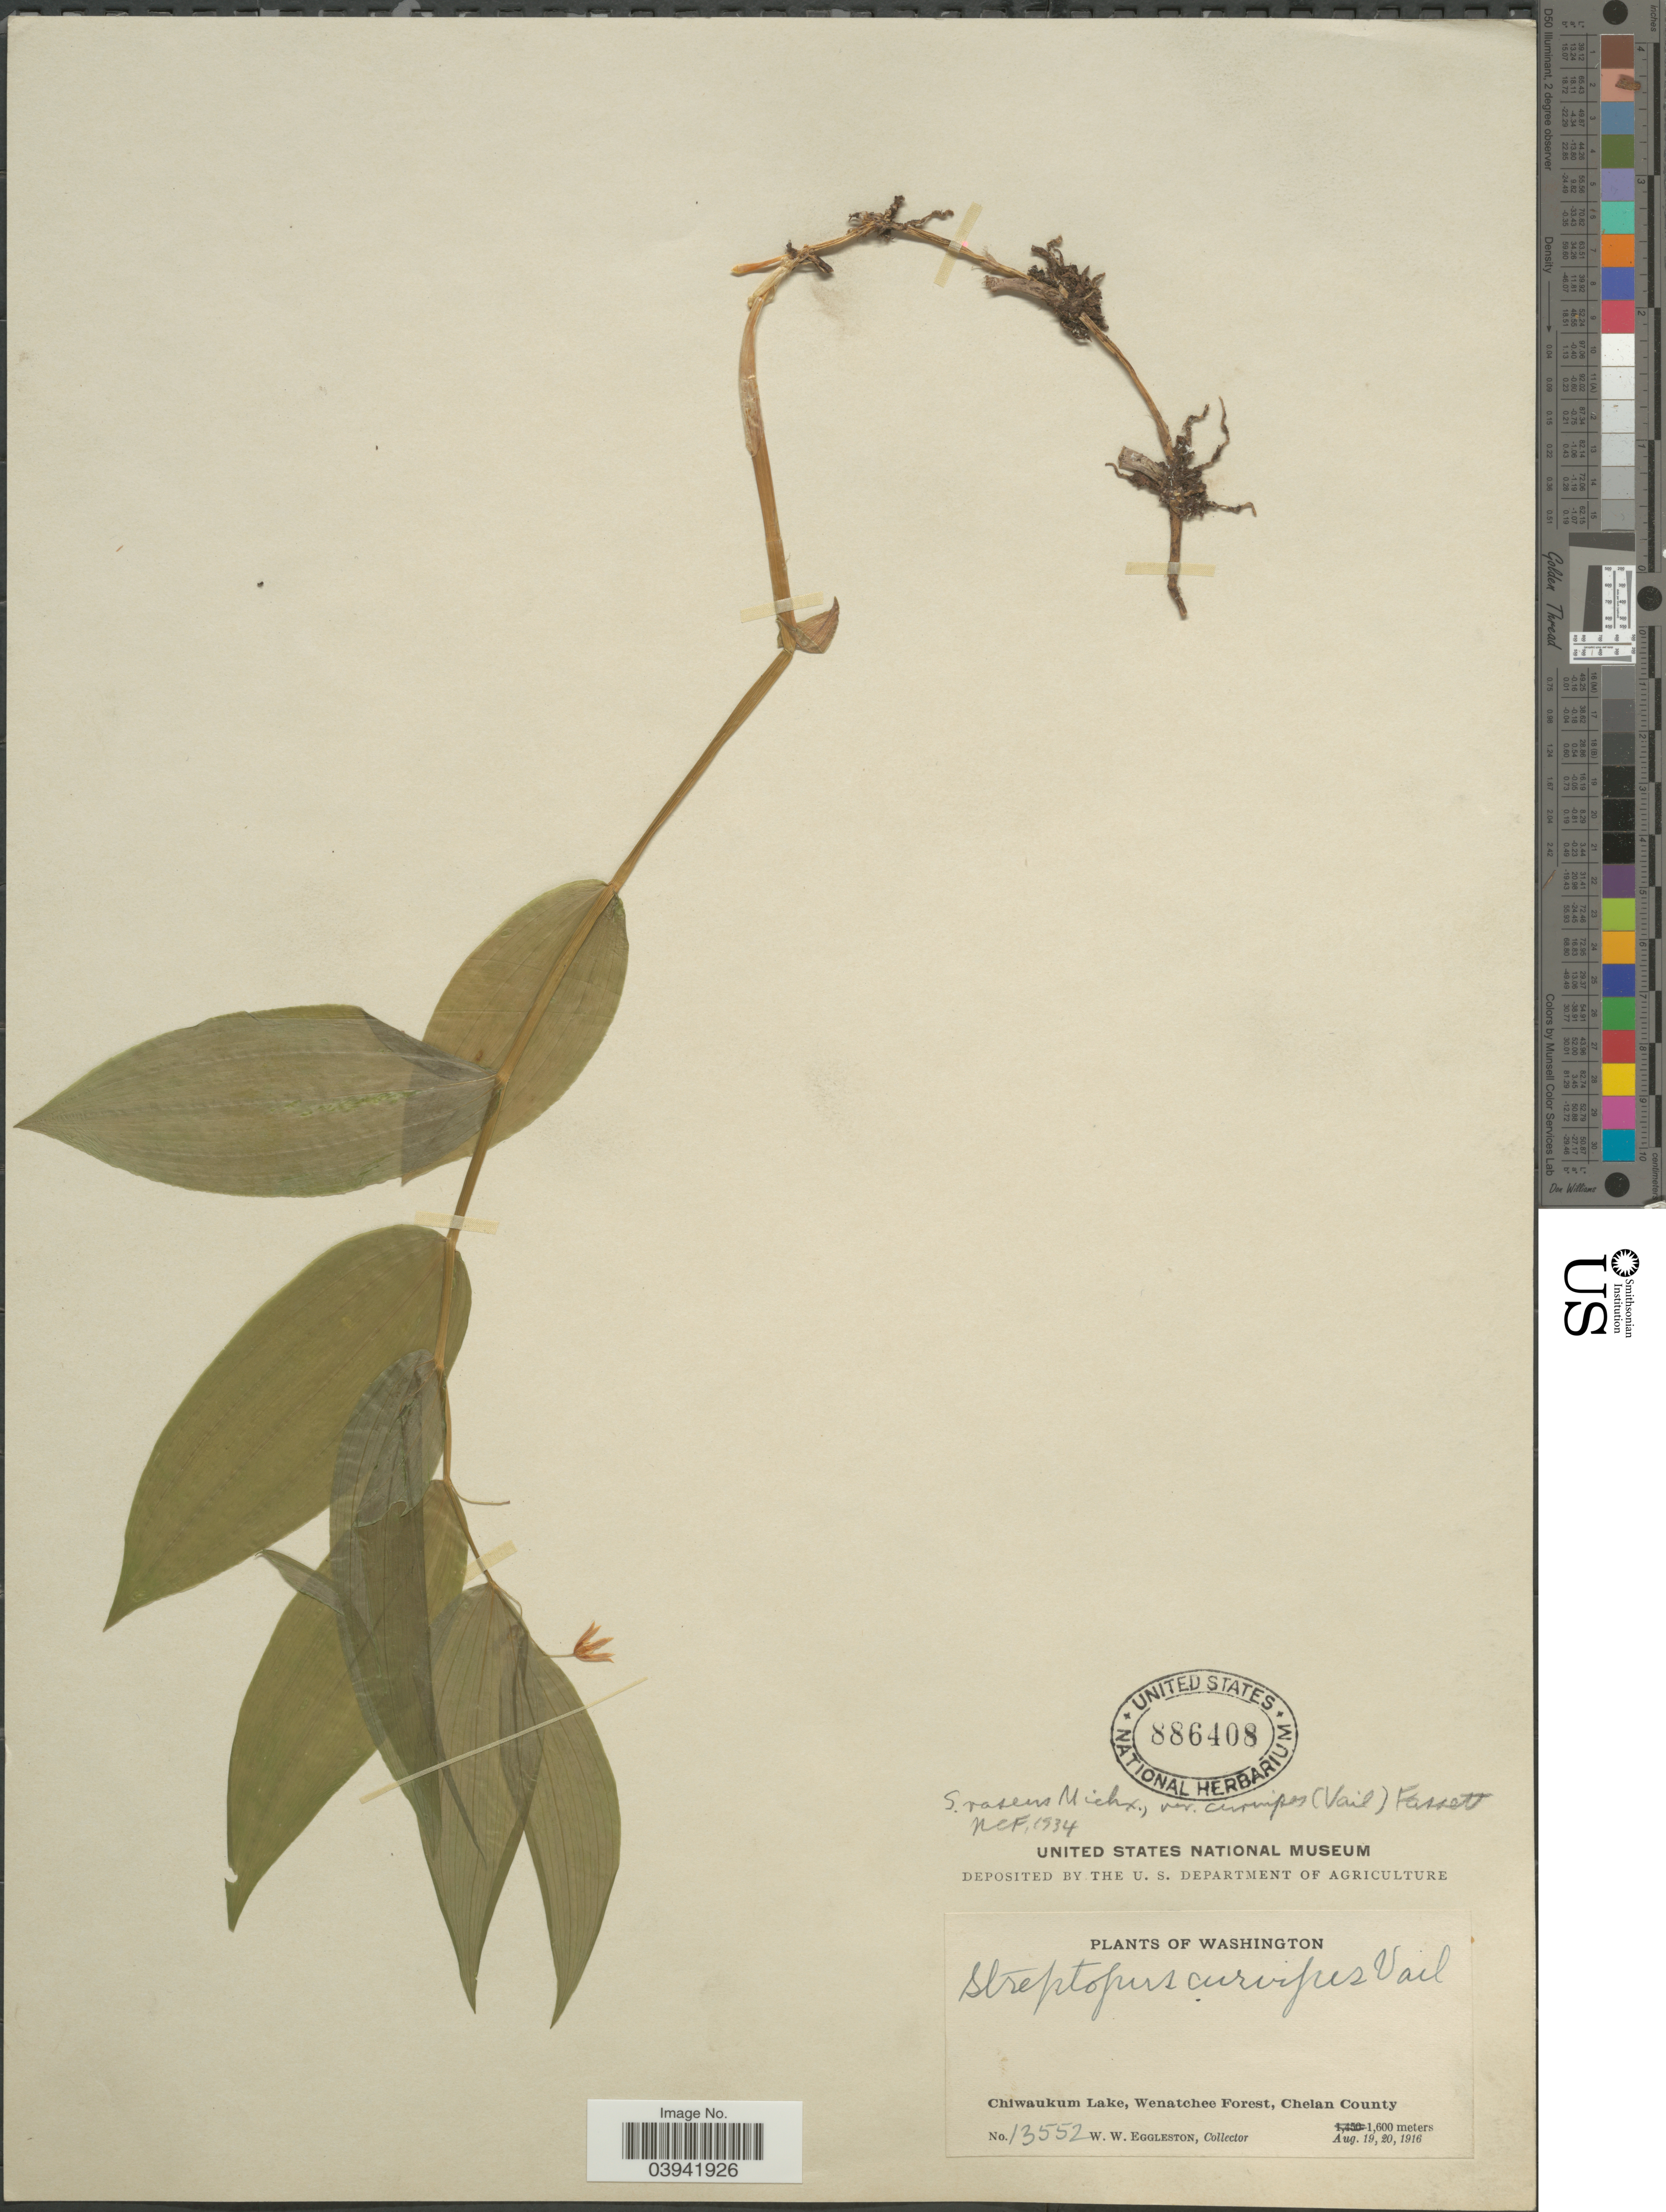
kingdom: Plantae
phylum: Tracheophyta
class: Liliopsida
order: Liliales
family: Liliaceae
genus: Streptopus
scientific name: Streptopus roseus var. curvipes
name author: (Vail) Fassett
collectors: W. W. Eggleston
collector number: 13552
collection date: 1916-08-19/1916-08-20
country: United States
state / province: Washington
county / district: Chelan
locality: Chiwaukum Lake, Wenatchee Forest, Chelan County.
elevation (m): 1600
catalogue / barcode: US 886408